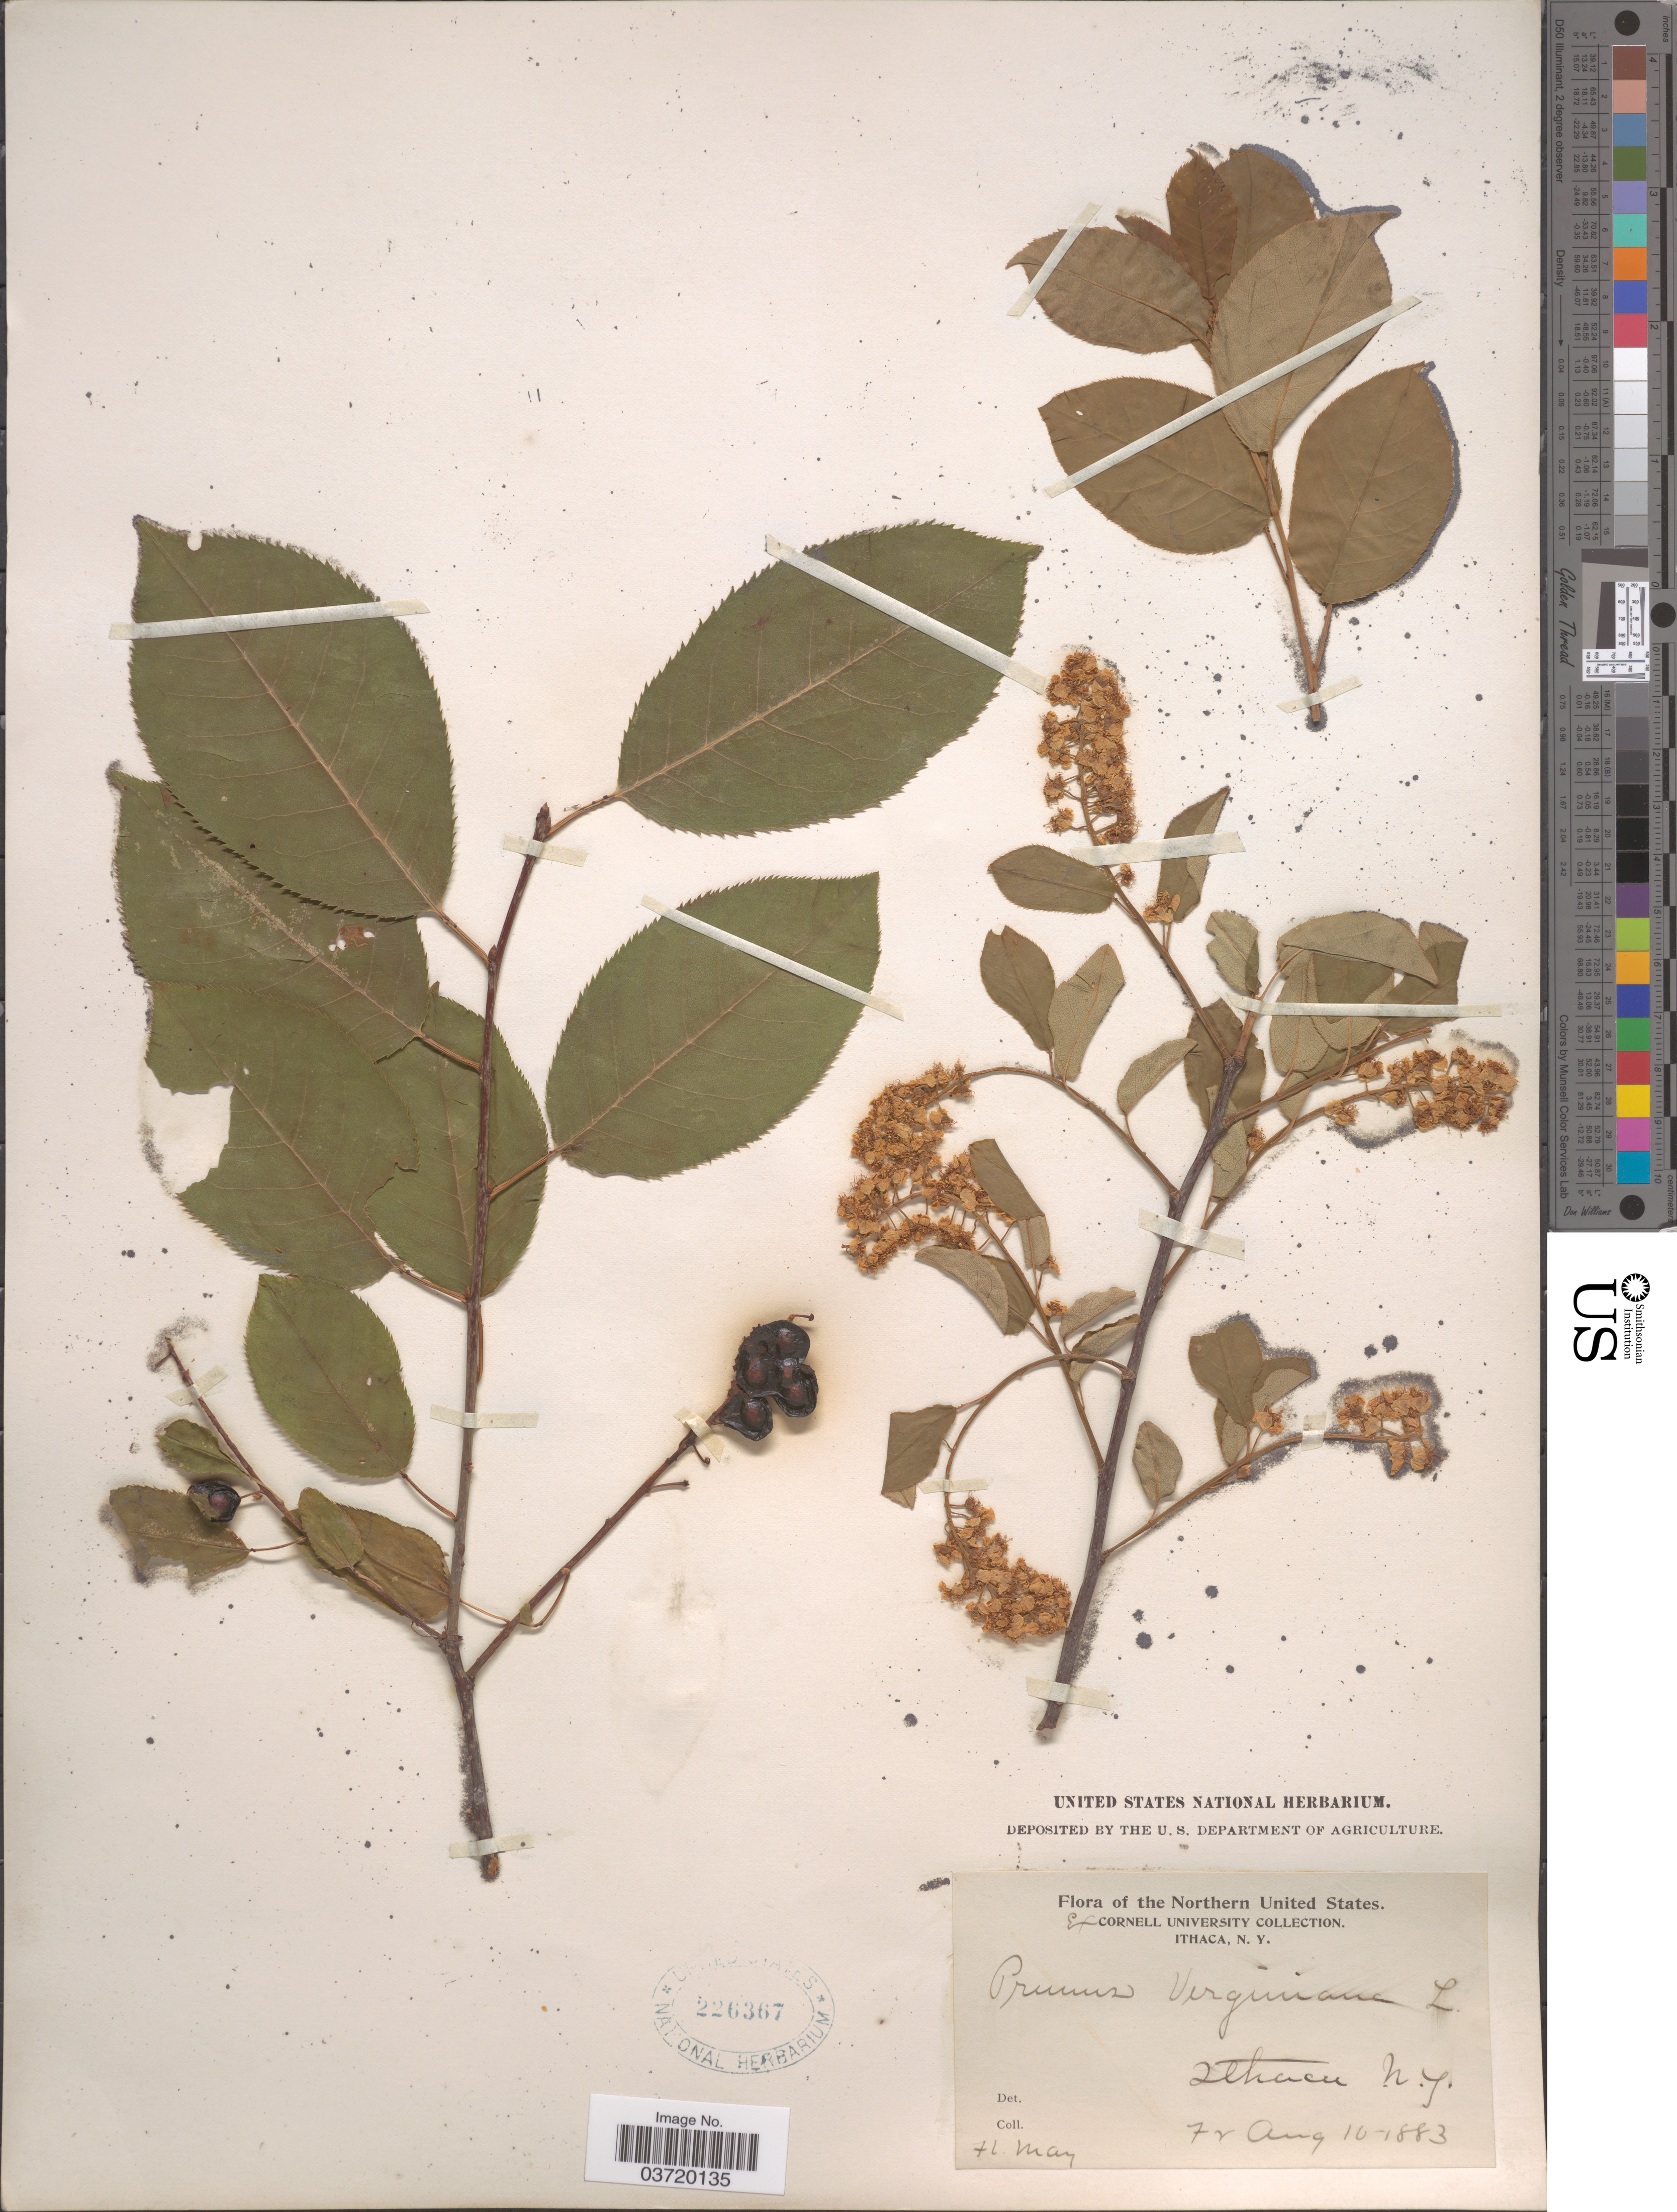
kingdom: Plantae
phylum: Tracheophyta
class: Magnoliopsida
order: Rosales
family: Rosaceae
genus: Prunus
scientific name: Prunus virginiana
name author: L.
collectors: Cornell University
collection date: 1883-05/1883-08-10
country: United States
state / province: New York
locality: Ithaca.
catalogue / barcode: US 226367